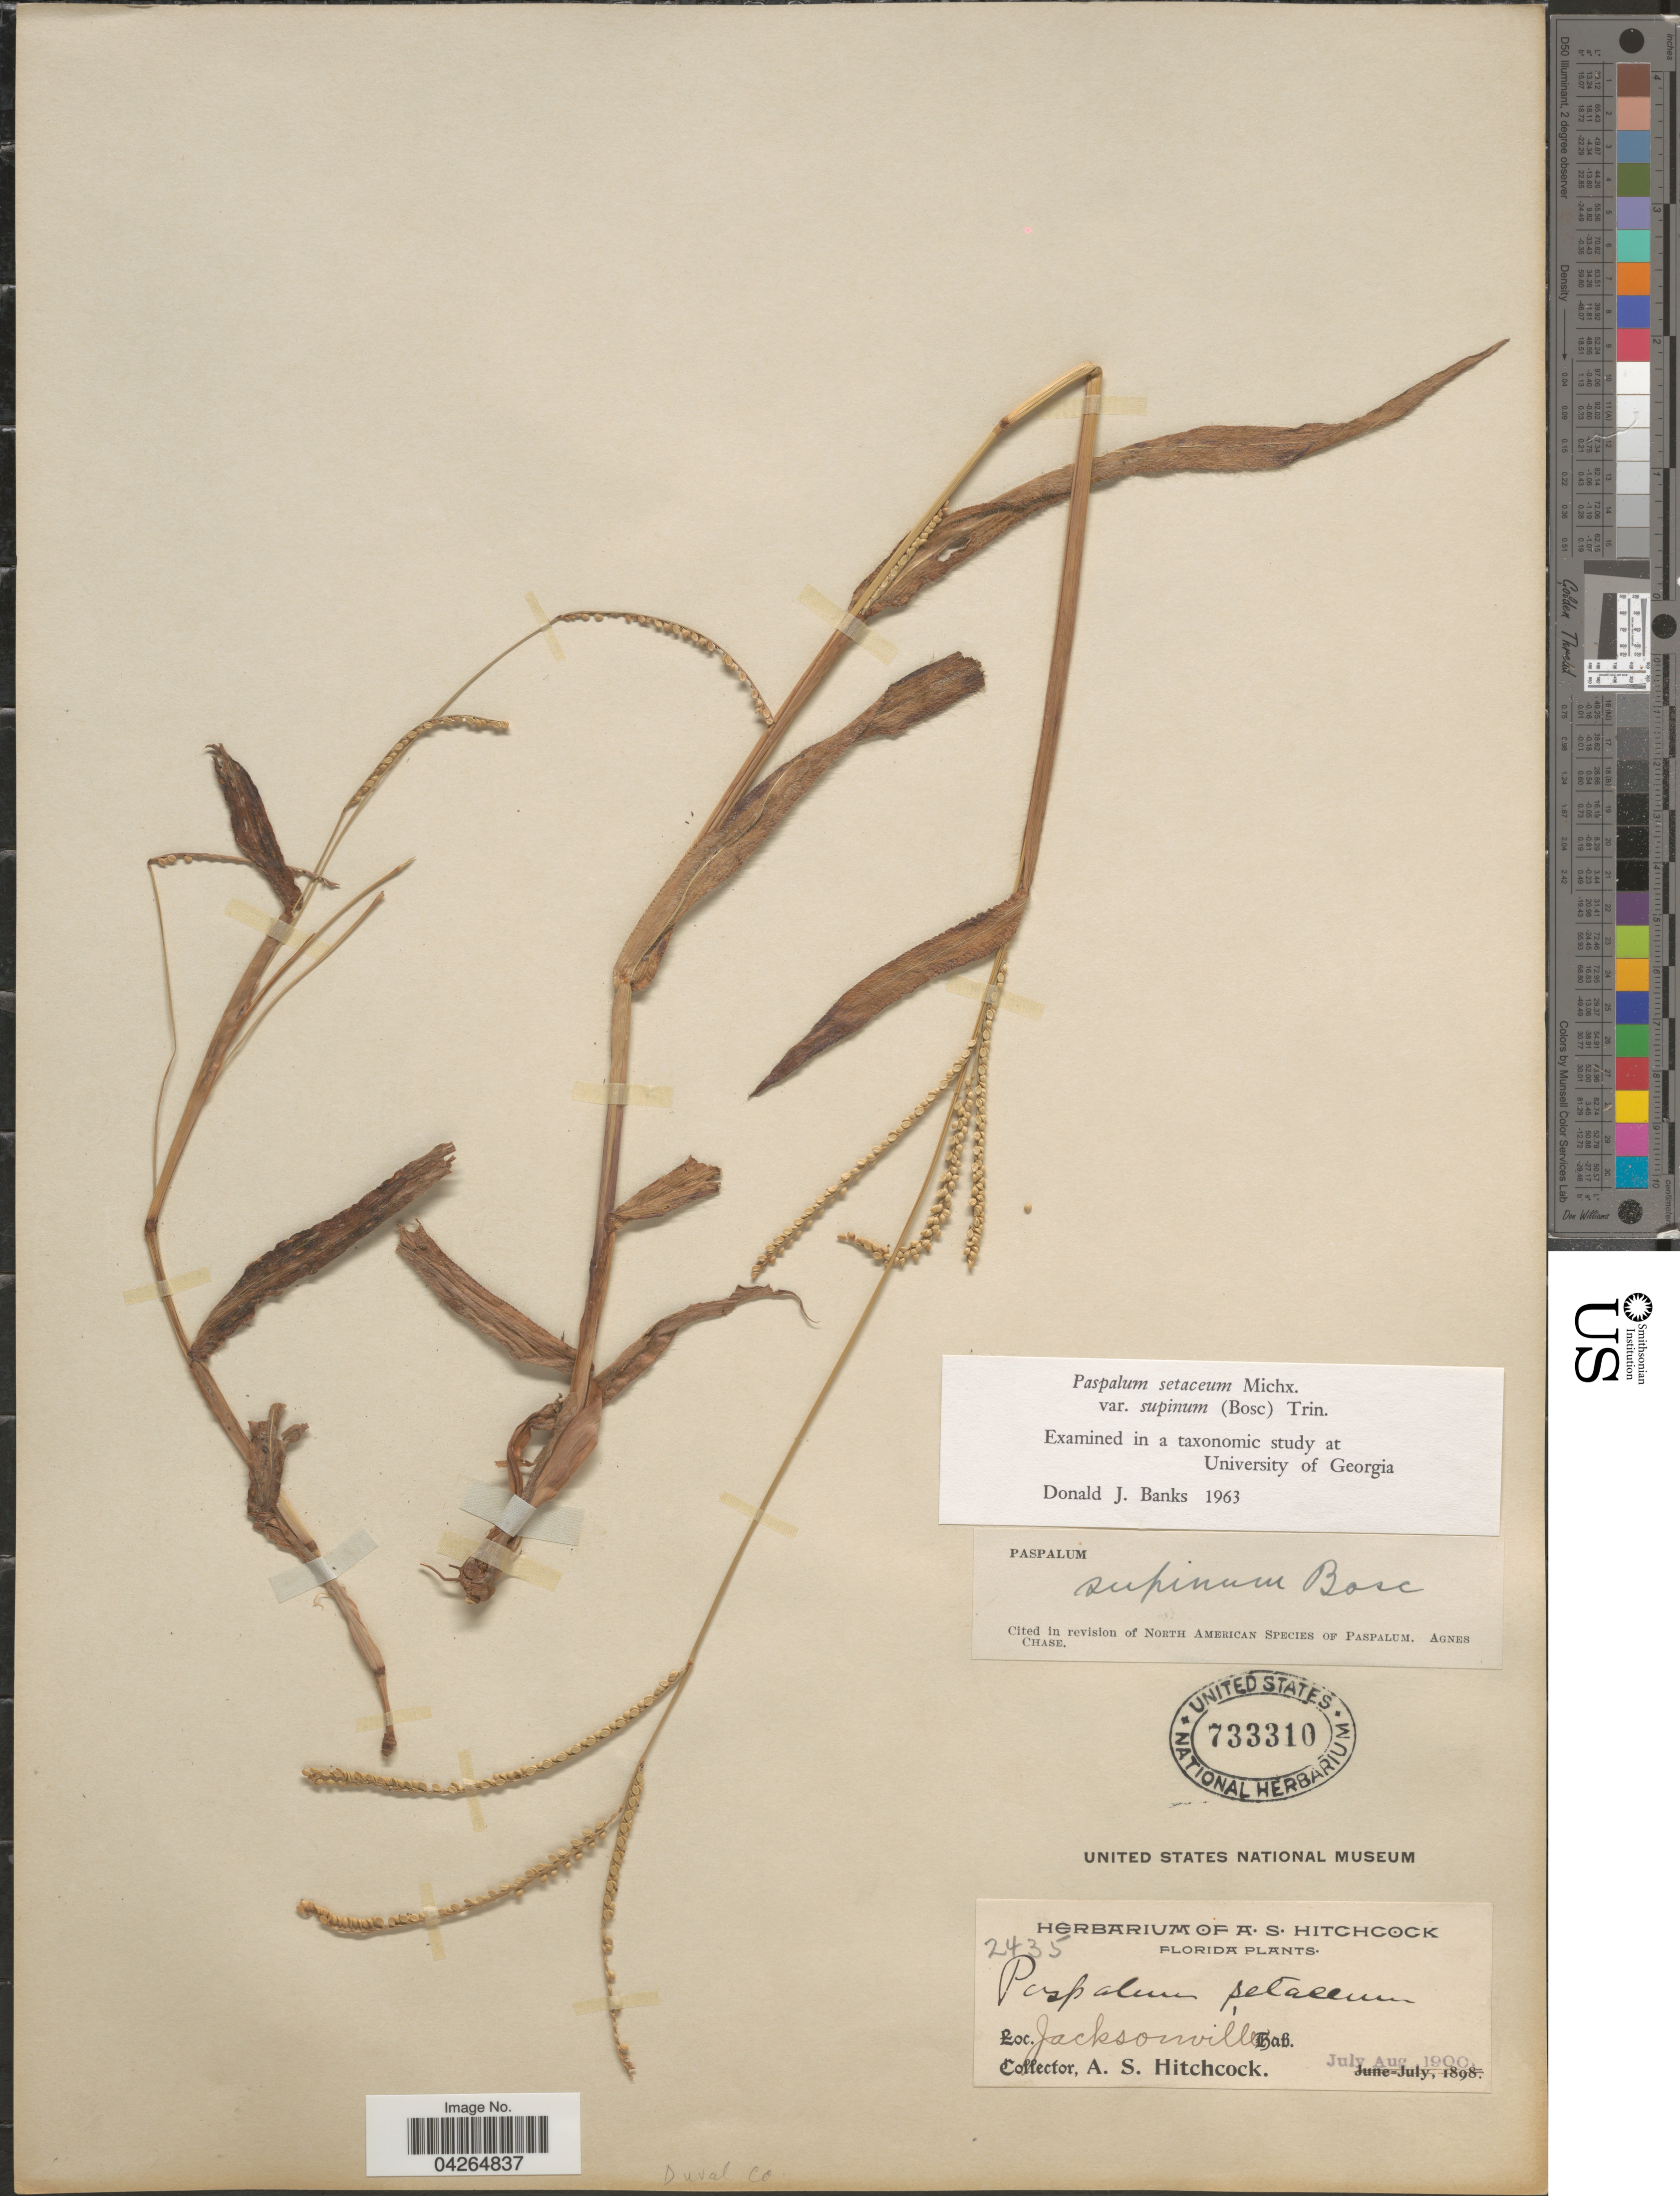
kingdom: Plantae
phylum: Tracheophyta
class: Liliopsida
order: Poales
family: Poaceae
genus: Paspalum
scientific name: Paspalum setaceum var. supinum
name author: (Bosc ex Poir.) Trin.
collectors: A. S. Hitchcock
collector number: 2435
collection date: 1900-07/1900-08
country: United States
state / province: Florida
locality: Jacksonville. Duval Co.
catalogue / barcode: US 733310